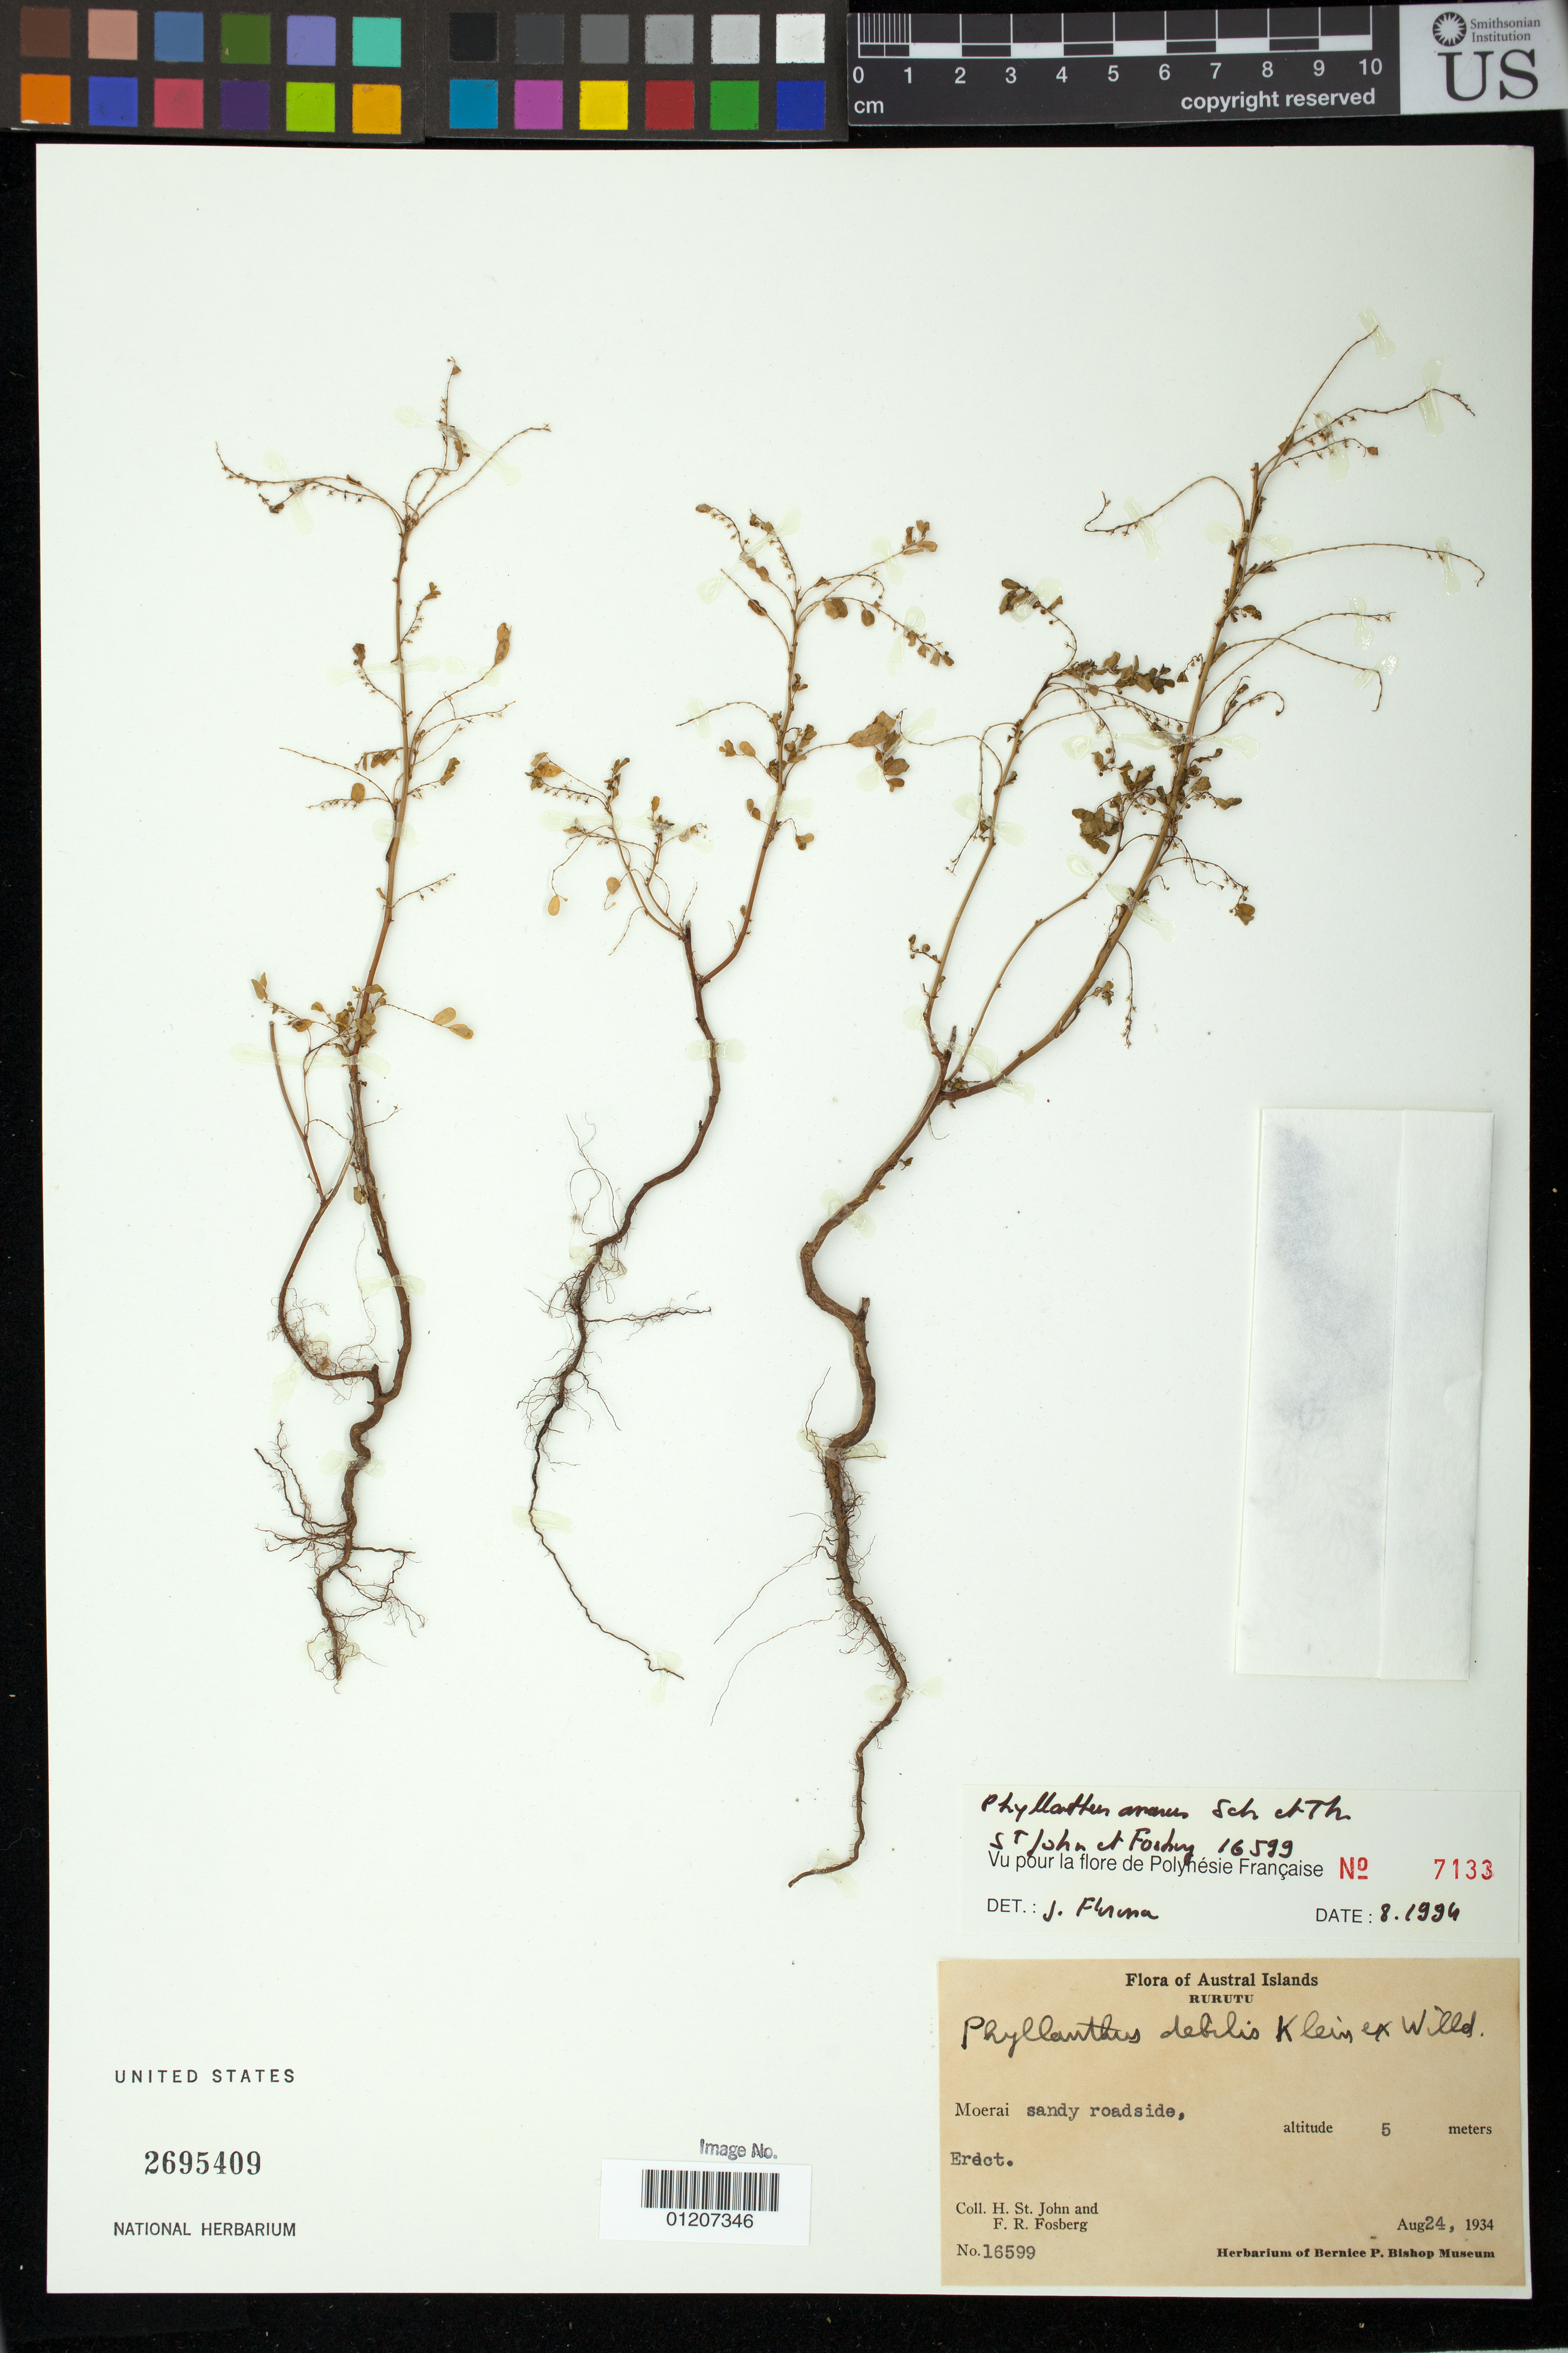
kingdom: Plantae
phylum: Tracheophyta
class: Magnoliopsida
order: Malpighiales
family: Phyllanthaceae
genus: Phyllanthus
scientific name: Phyllanthus amarus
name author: Schumach. & Thonn.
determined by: Florence, J.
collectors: H. St. John & F. R. Fosberg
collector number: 16599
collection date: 1934-08-24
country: French Polynesia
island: Rurutu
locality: Moerai, roadside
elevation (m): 5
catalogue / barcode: US 2695409